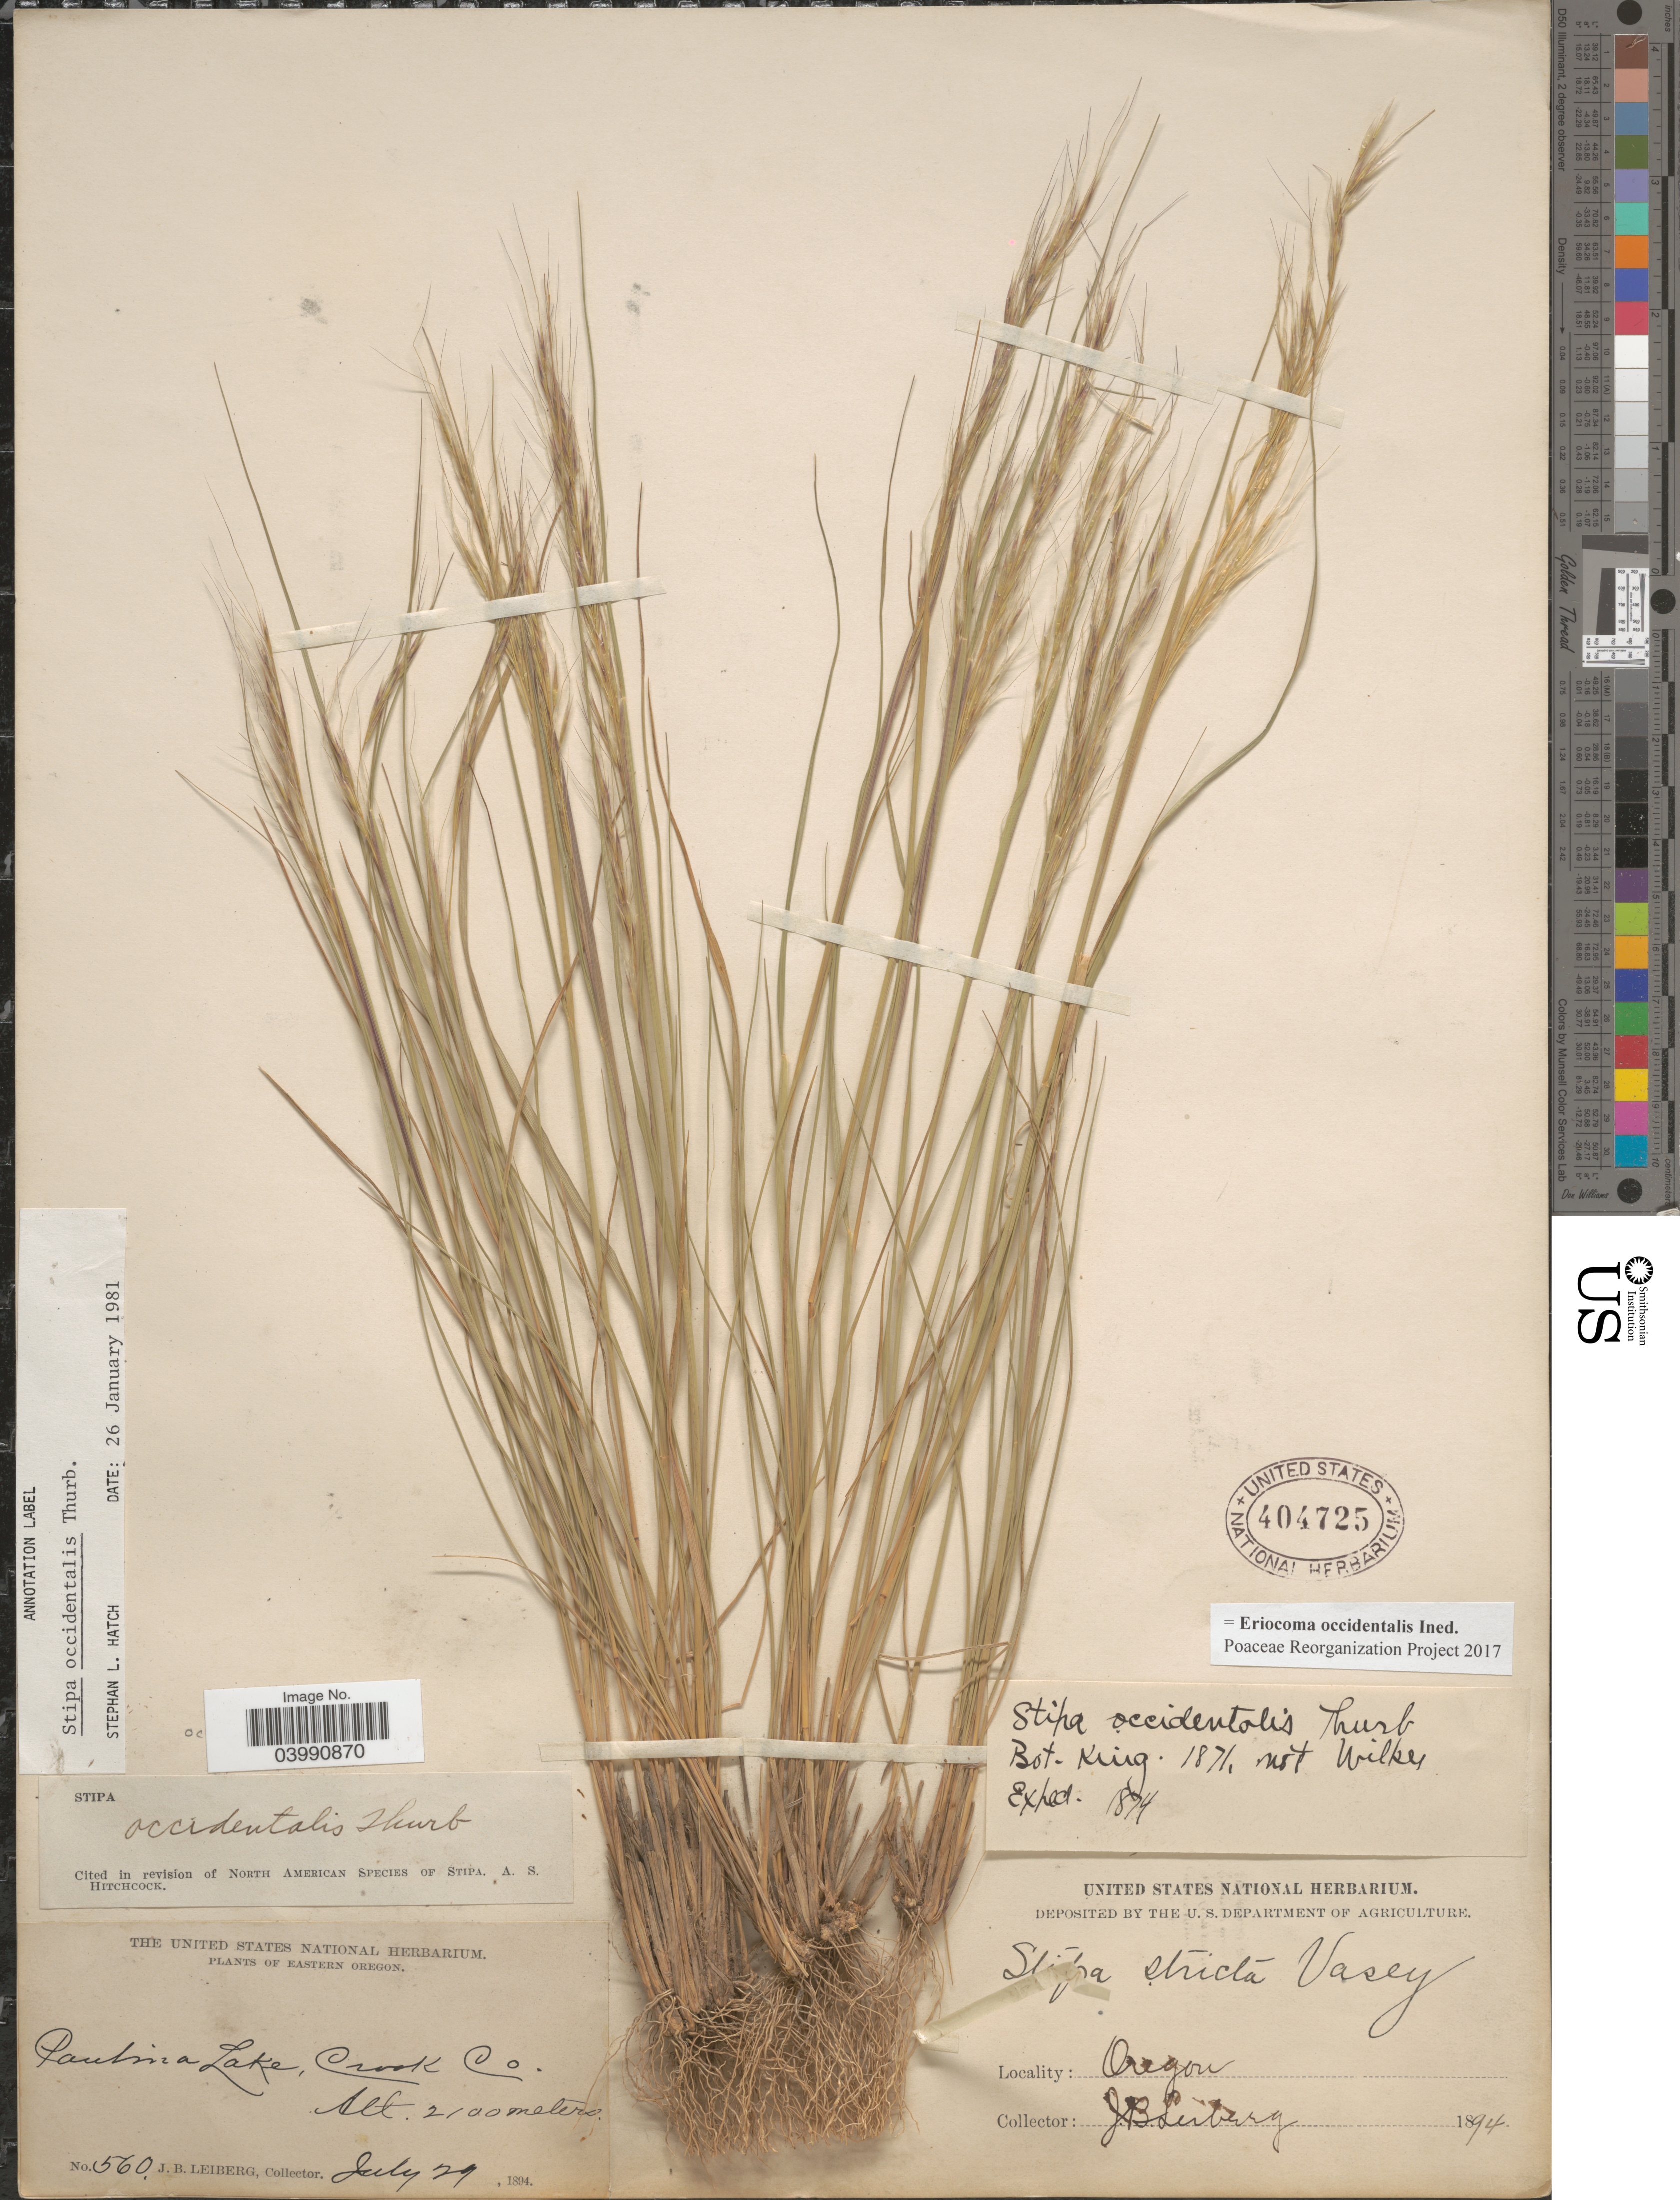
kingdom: Plantae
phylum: Tracheophyta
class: Liliopsida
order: Poales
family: Poaceae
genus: Eriocoma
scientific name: Eriocoma occidentalis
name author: (Thurb. ex S. Watson) Romasch.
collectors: J. B. Leiberg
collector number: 560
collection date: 1894-07-29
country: United States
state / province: Oregon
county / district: Deschutes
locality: Eastern Oregon. Pantina Lake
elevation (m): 2100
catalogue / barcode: US 404725